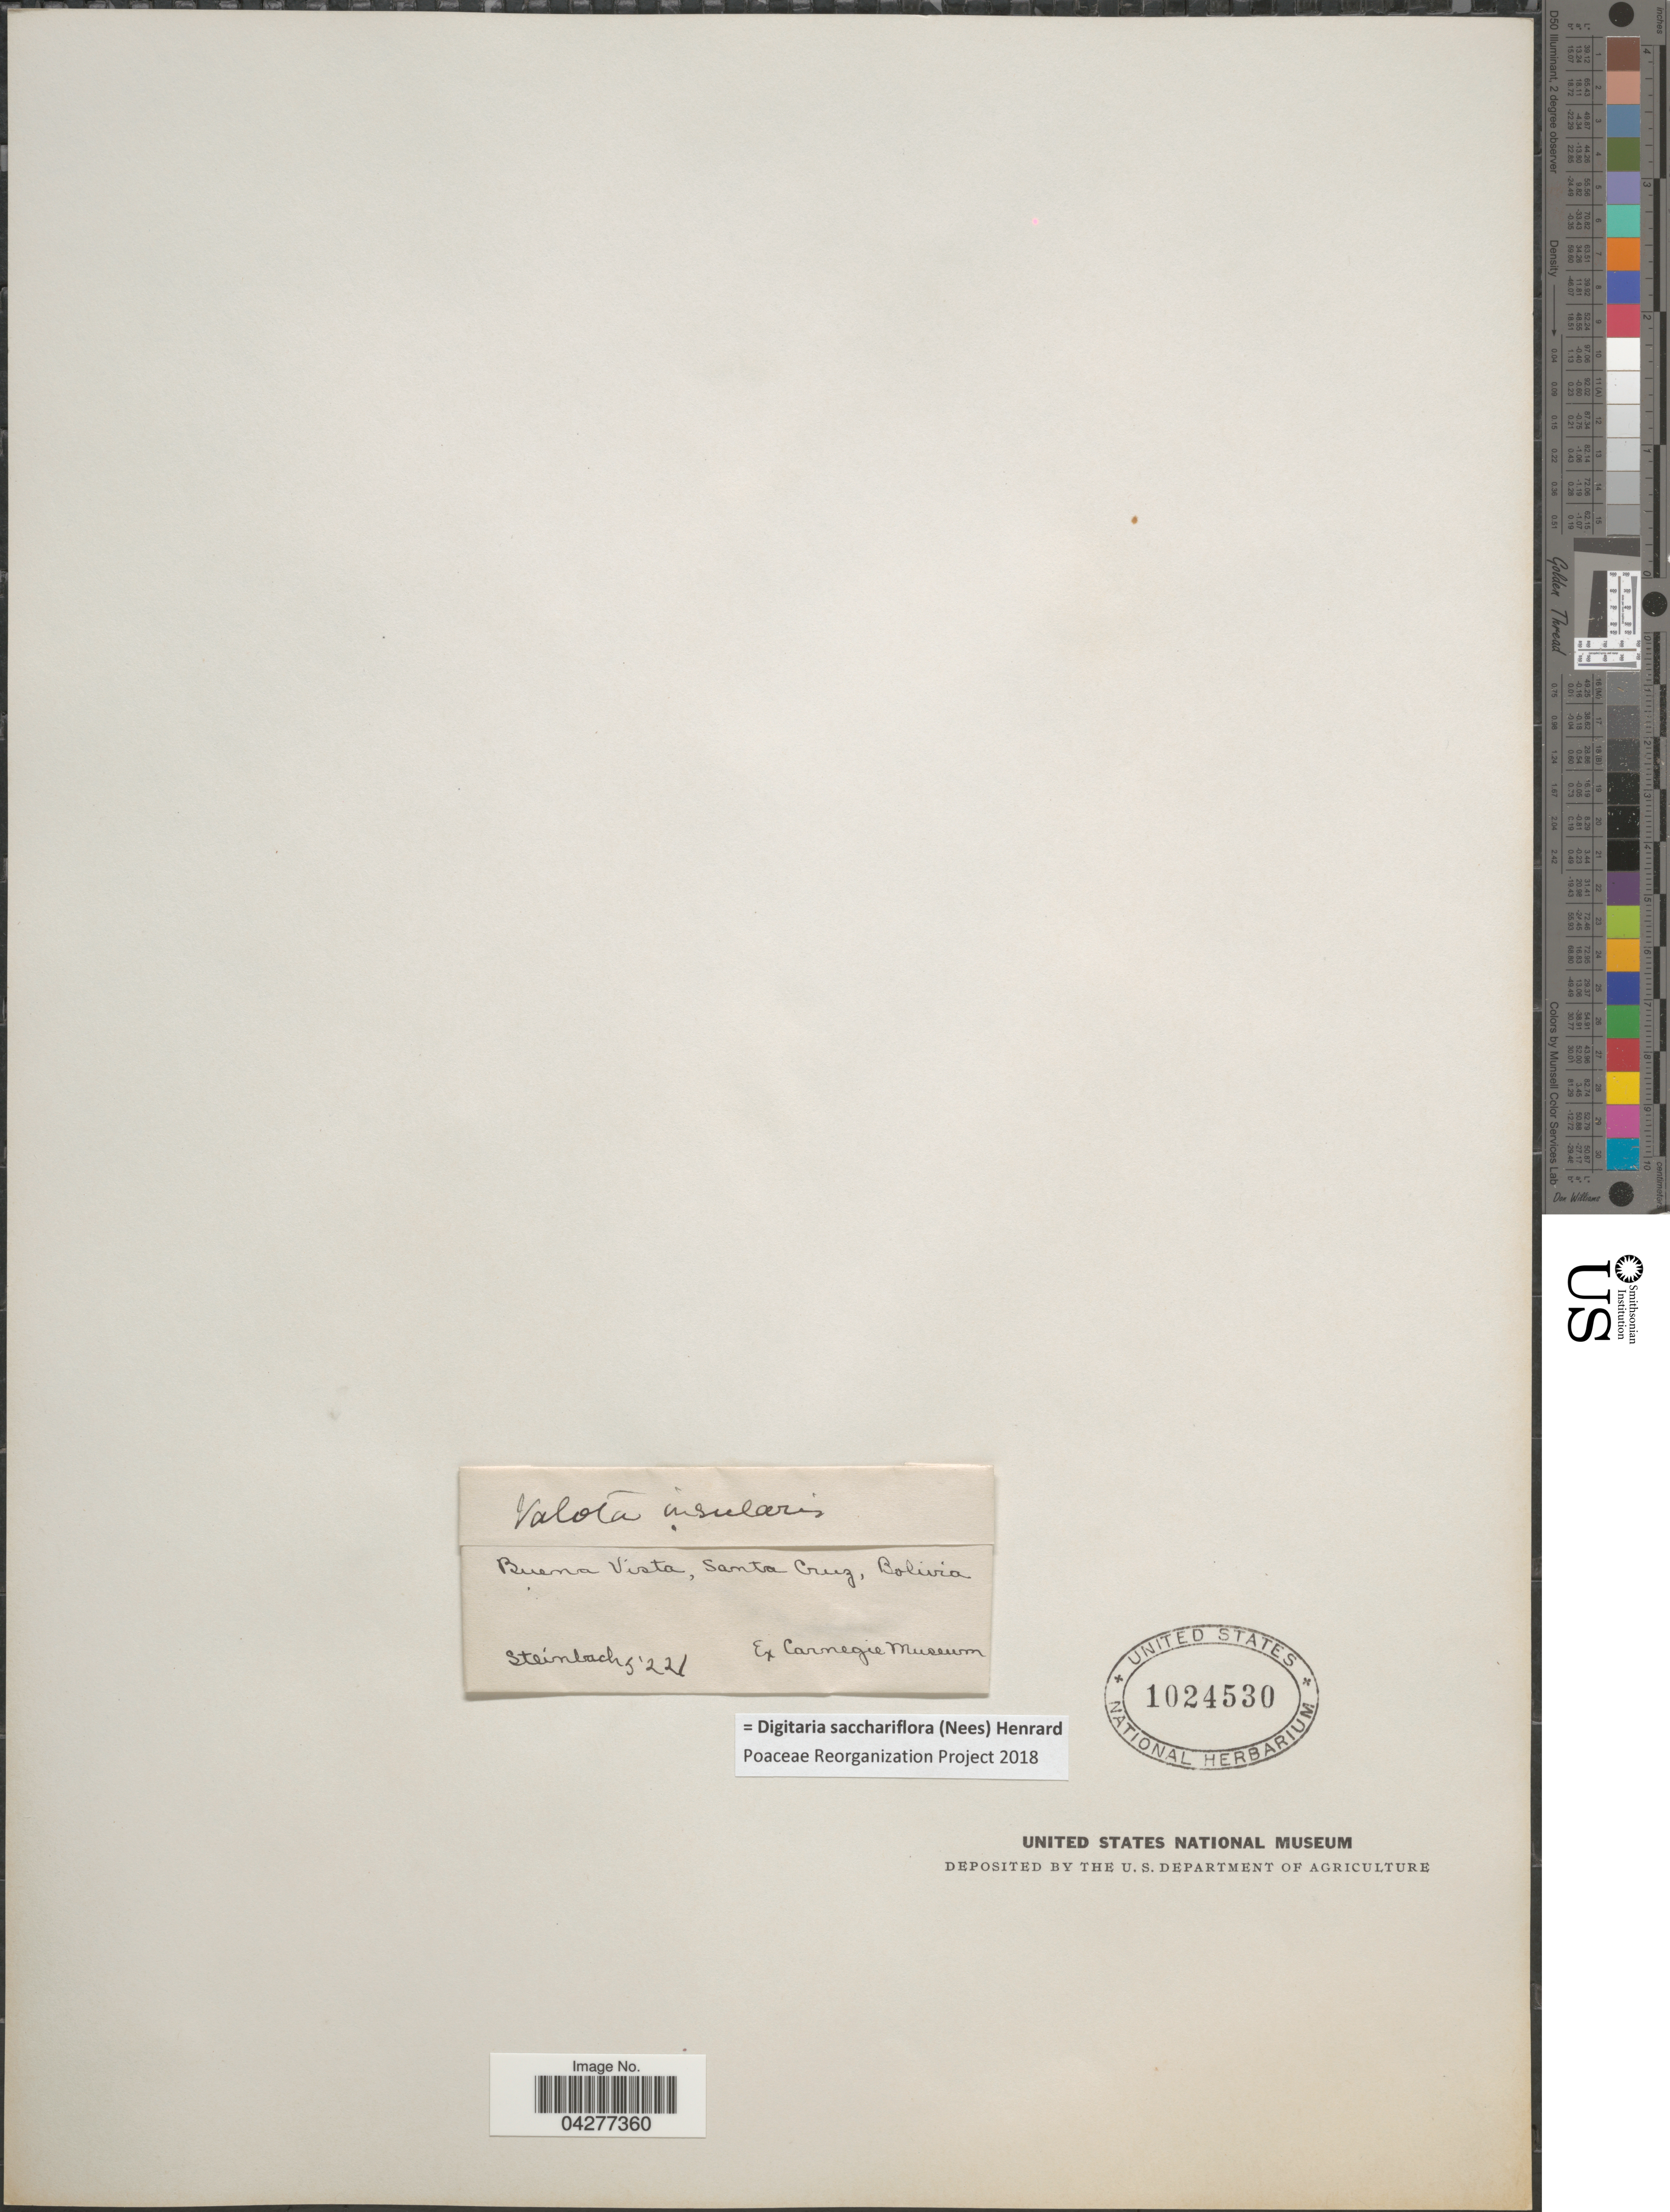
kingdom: Plantae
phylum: Tracheophyta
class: Liliopsida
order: Poales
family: Poaceae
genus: Digitaria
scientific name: Digitaria sacchariflora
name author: (Nees) Henr.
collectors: Steinbach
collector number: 5221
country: Bolivia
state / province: Santa Cruz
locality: Buena Vista.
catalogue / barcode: US 1024530